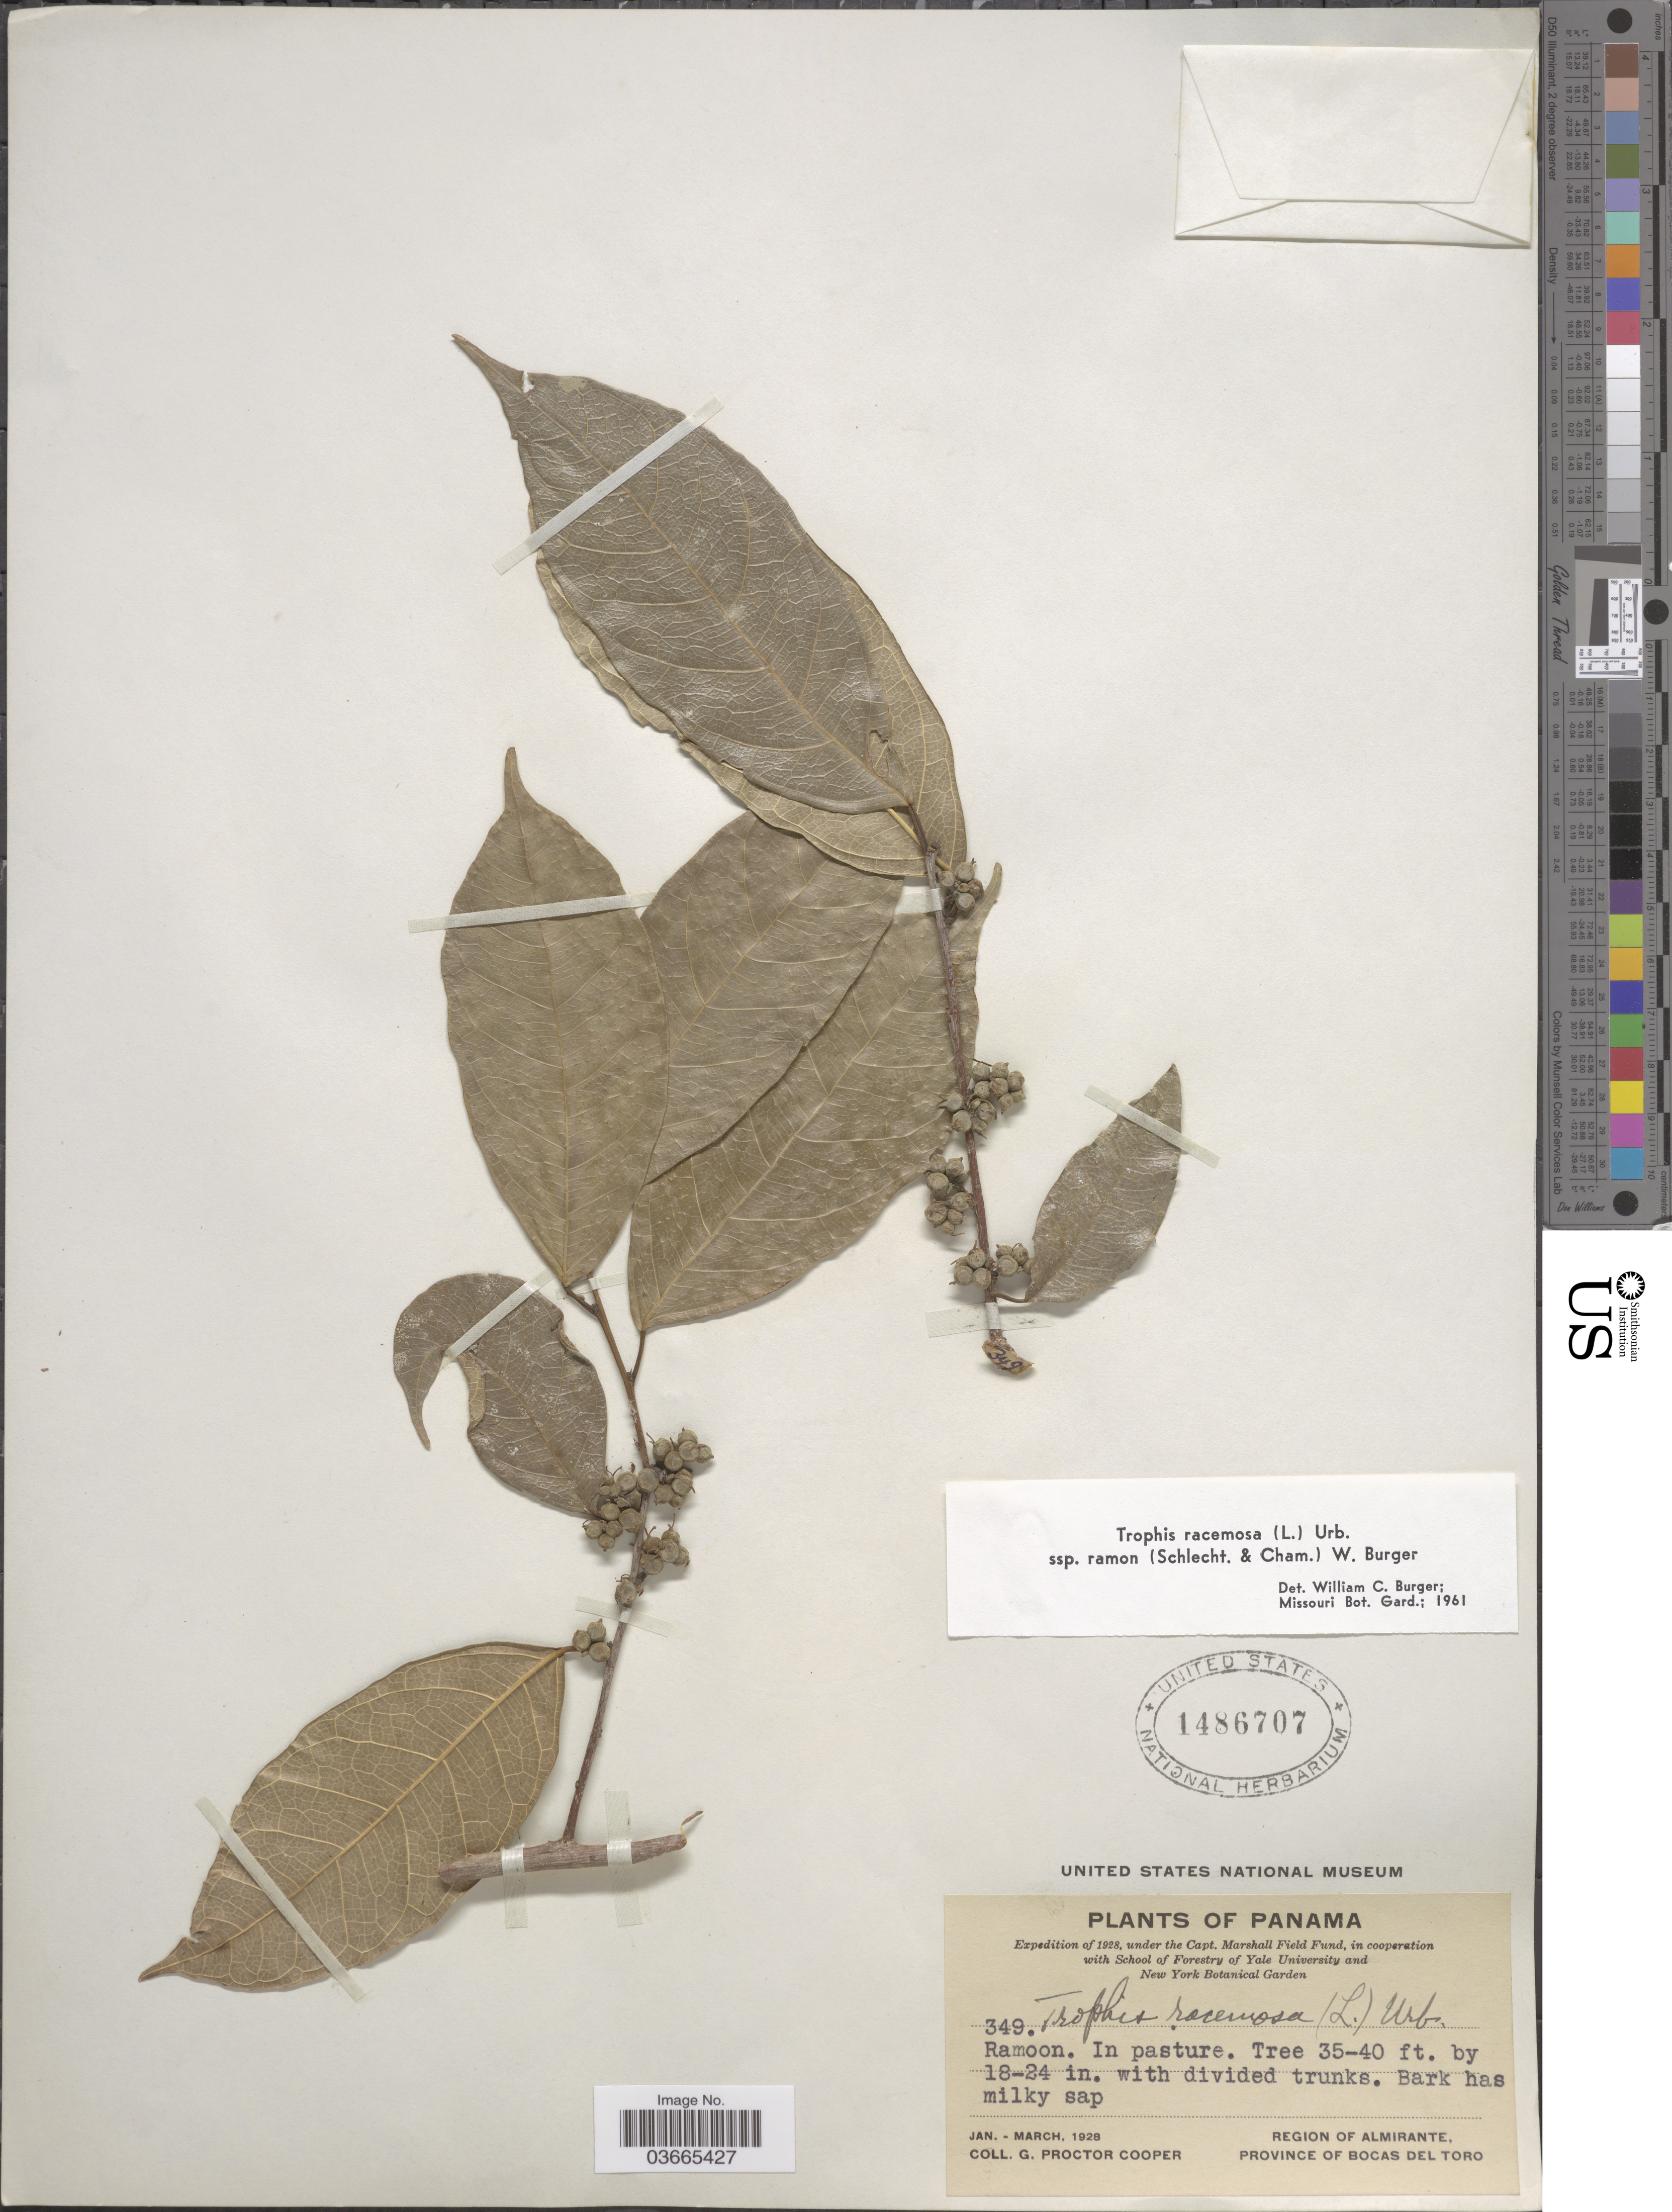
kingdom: Plantae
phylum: Tracheophyta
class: Magnoliopsida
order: Rosales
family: Moraceae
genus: Trophis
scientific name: Trophis racemosa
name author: (L.) Urb.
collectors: G. Cooper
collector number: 349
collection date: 1928-01/1928-03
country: Panama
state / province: Bocas del Toro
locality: Region of Almirante.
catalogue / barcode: US 1486707